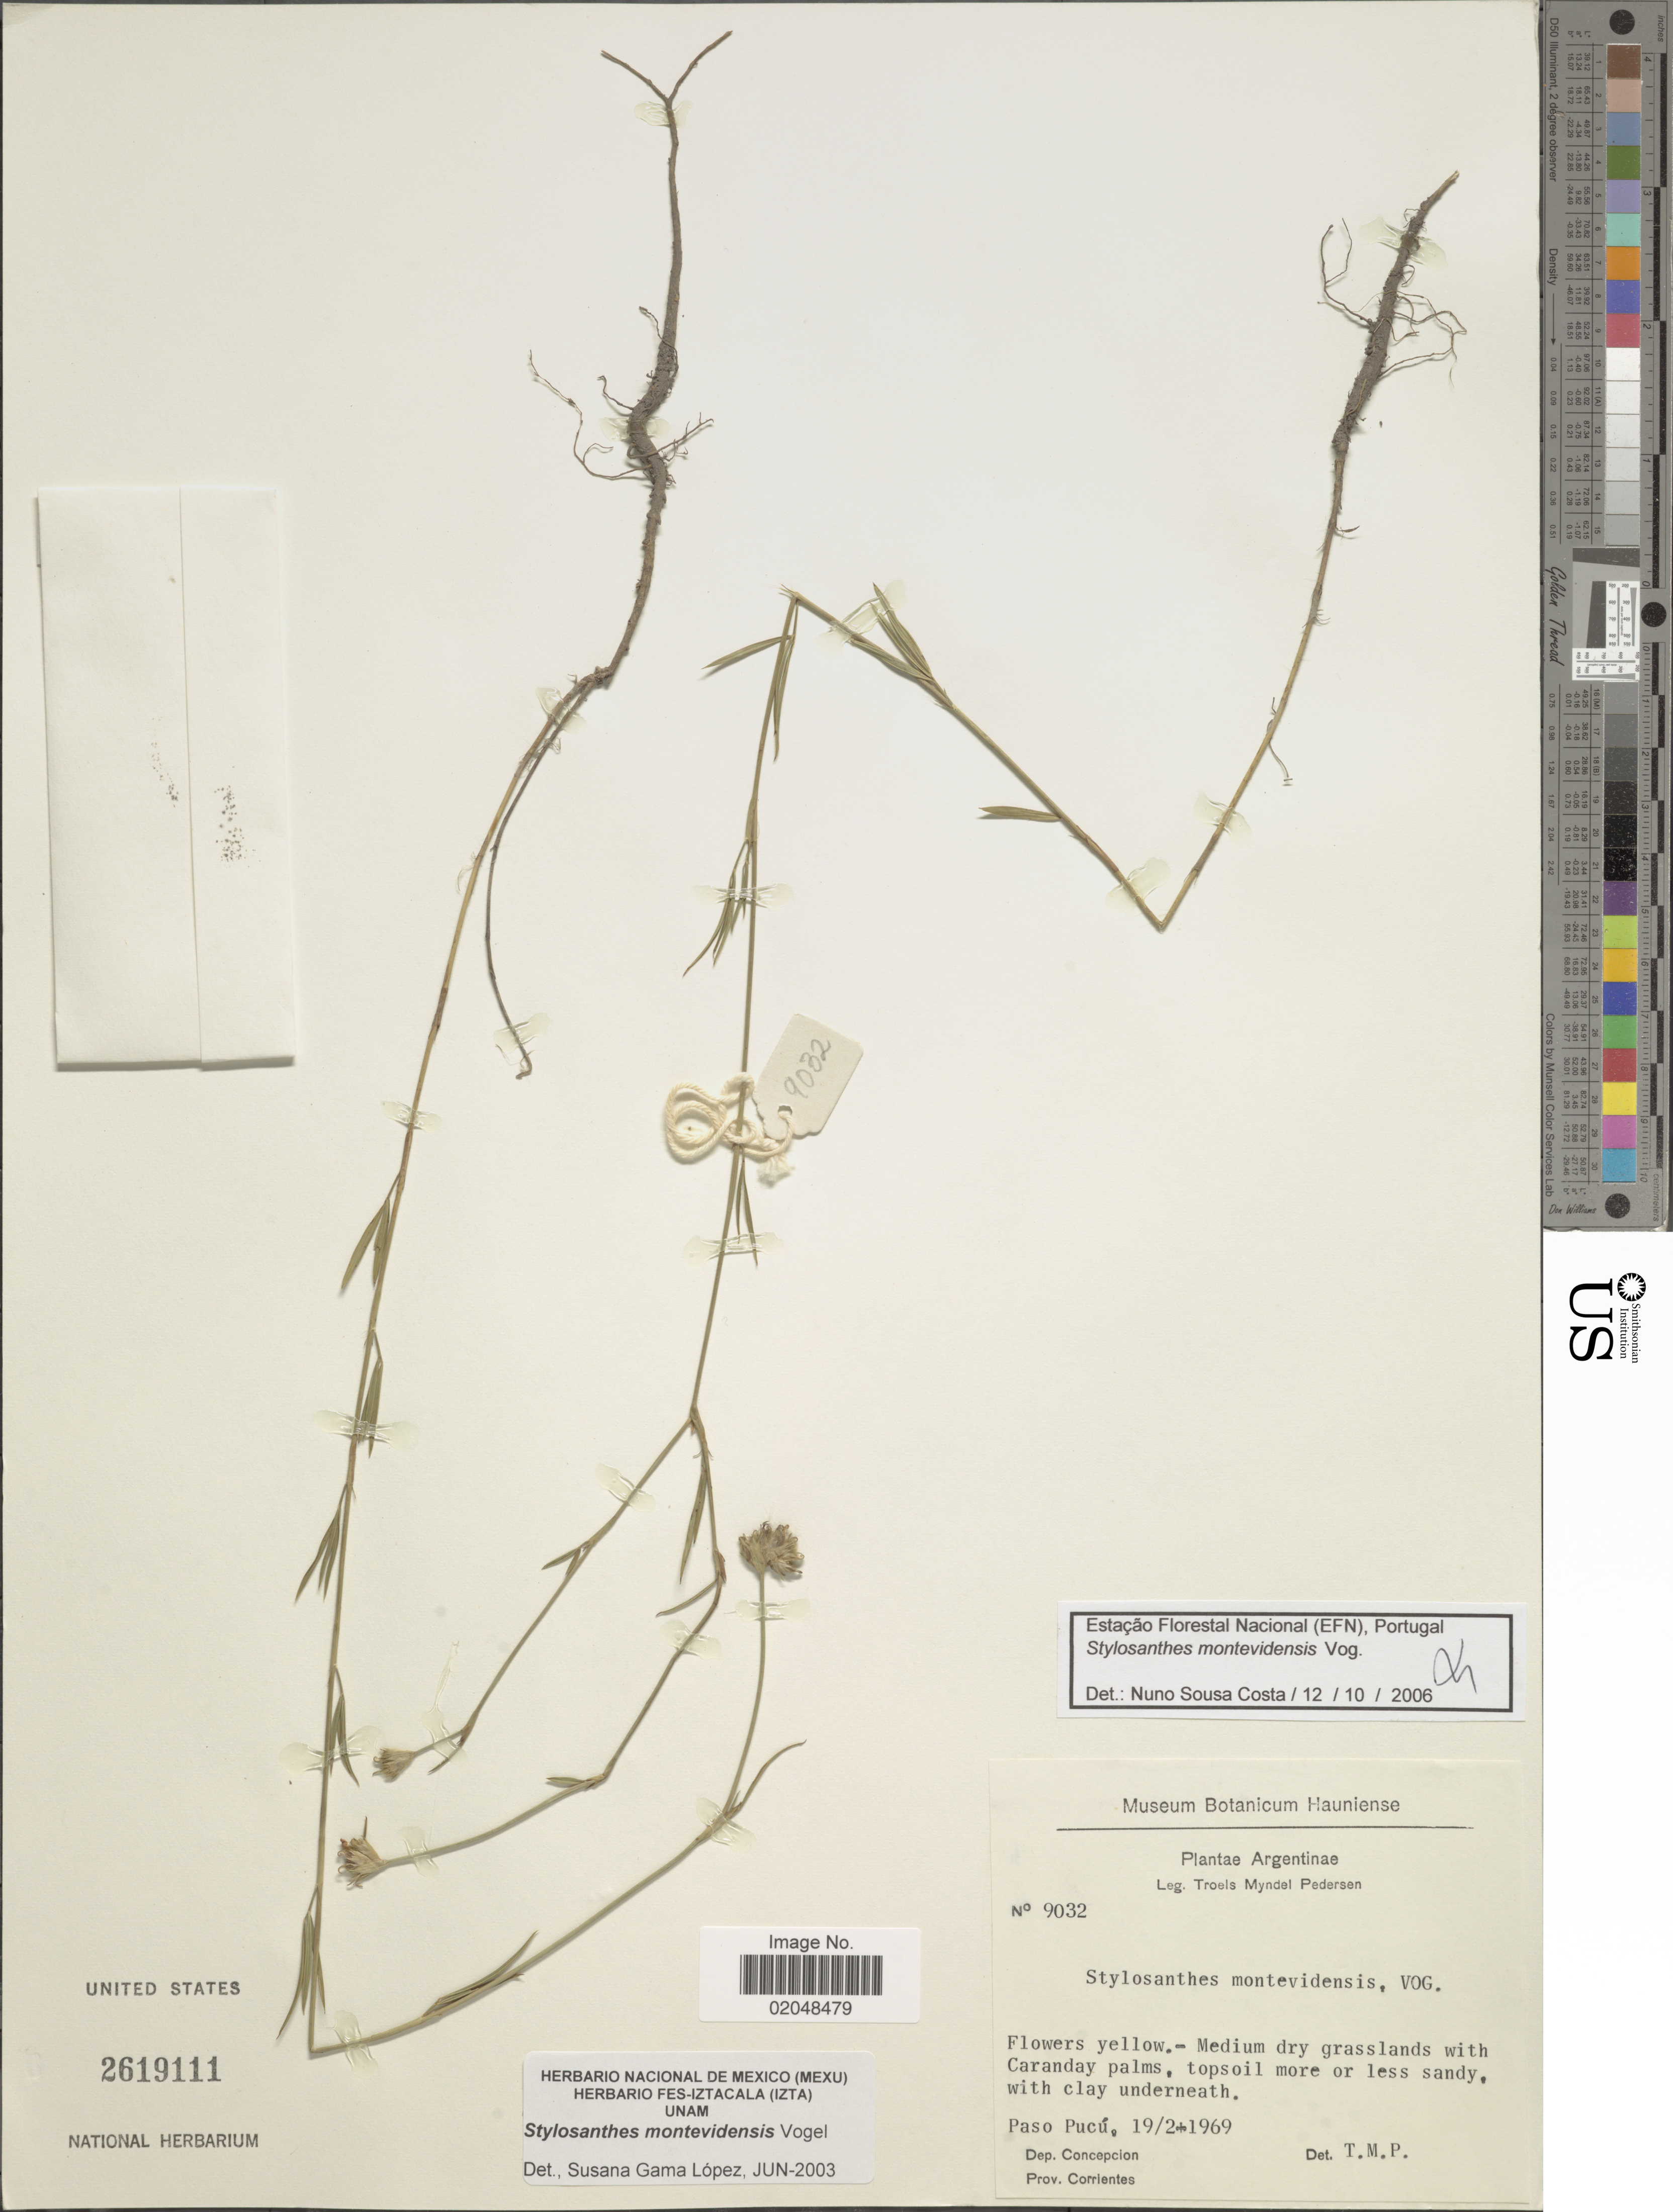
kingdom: Plantae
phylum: Tracheophyta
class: Magnoliopsida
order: Fabales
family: Fabaceae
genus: Stylosanthes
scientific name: Stylosanthes montevidensis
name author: Vogel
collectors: T. Pederson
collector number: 9032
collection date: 1969-02-19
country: Argentina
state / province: Corrientes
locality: Medium dry grasslands, Pasi Pucu, Dep. Concepcion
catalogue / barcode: US 2619111